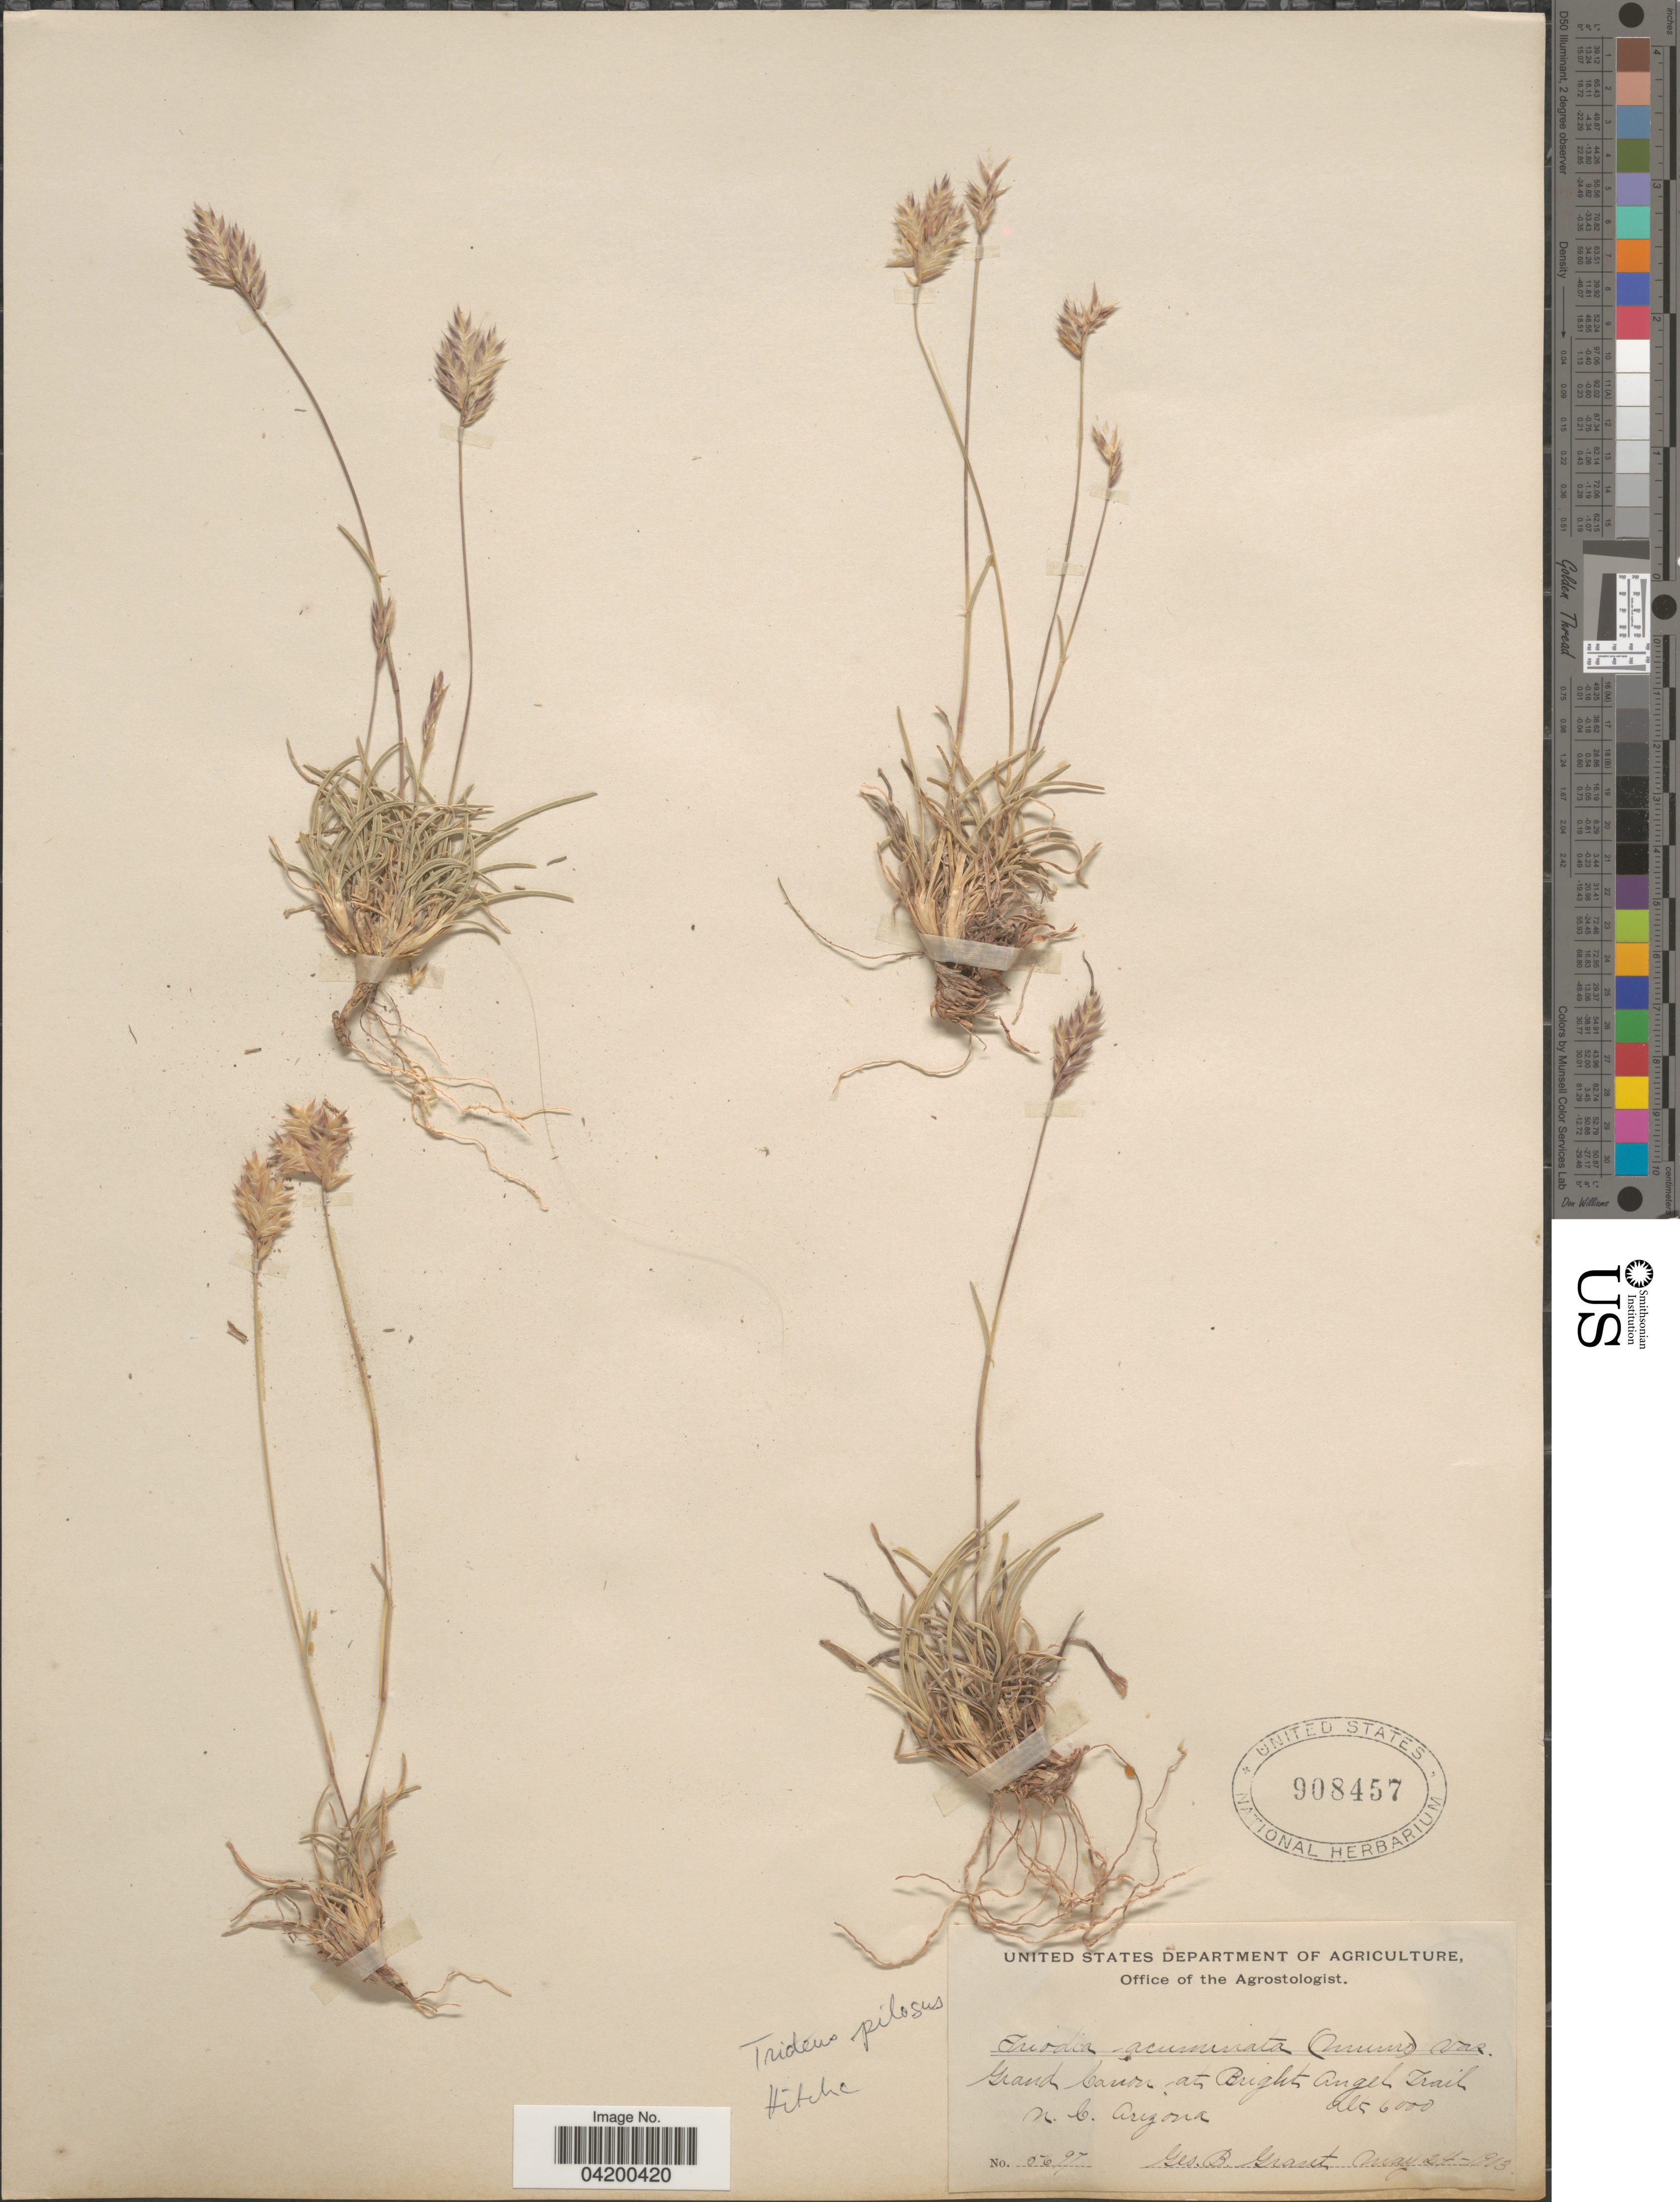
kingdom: Plantae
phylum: Tracheophyta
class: Liliopsida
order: Poales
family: Poaceae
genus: Erioneuron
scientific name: Erioneuron pilosum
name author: (Buckley) Nash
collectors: G. Grant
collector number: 5697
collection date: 1903-05-24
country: United States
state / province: Arizona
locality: Grand Canon at Bright Angel Trail N.C.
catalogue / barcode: US 908457